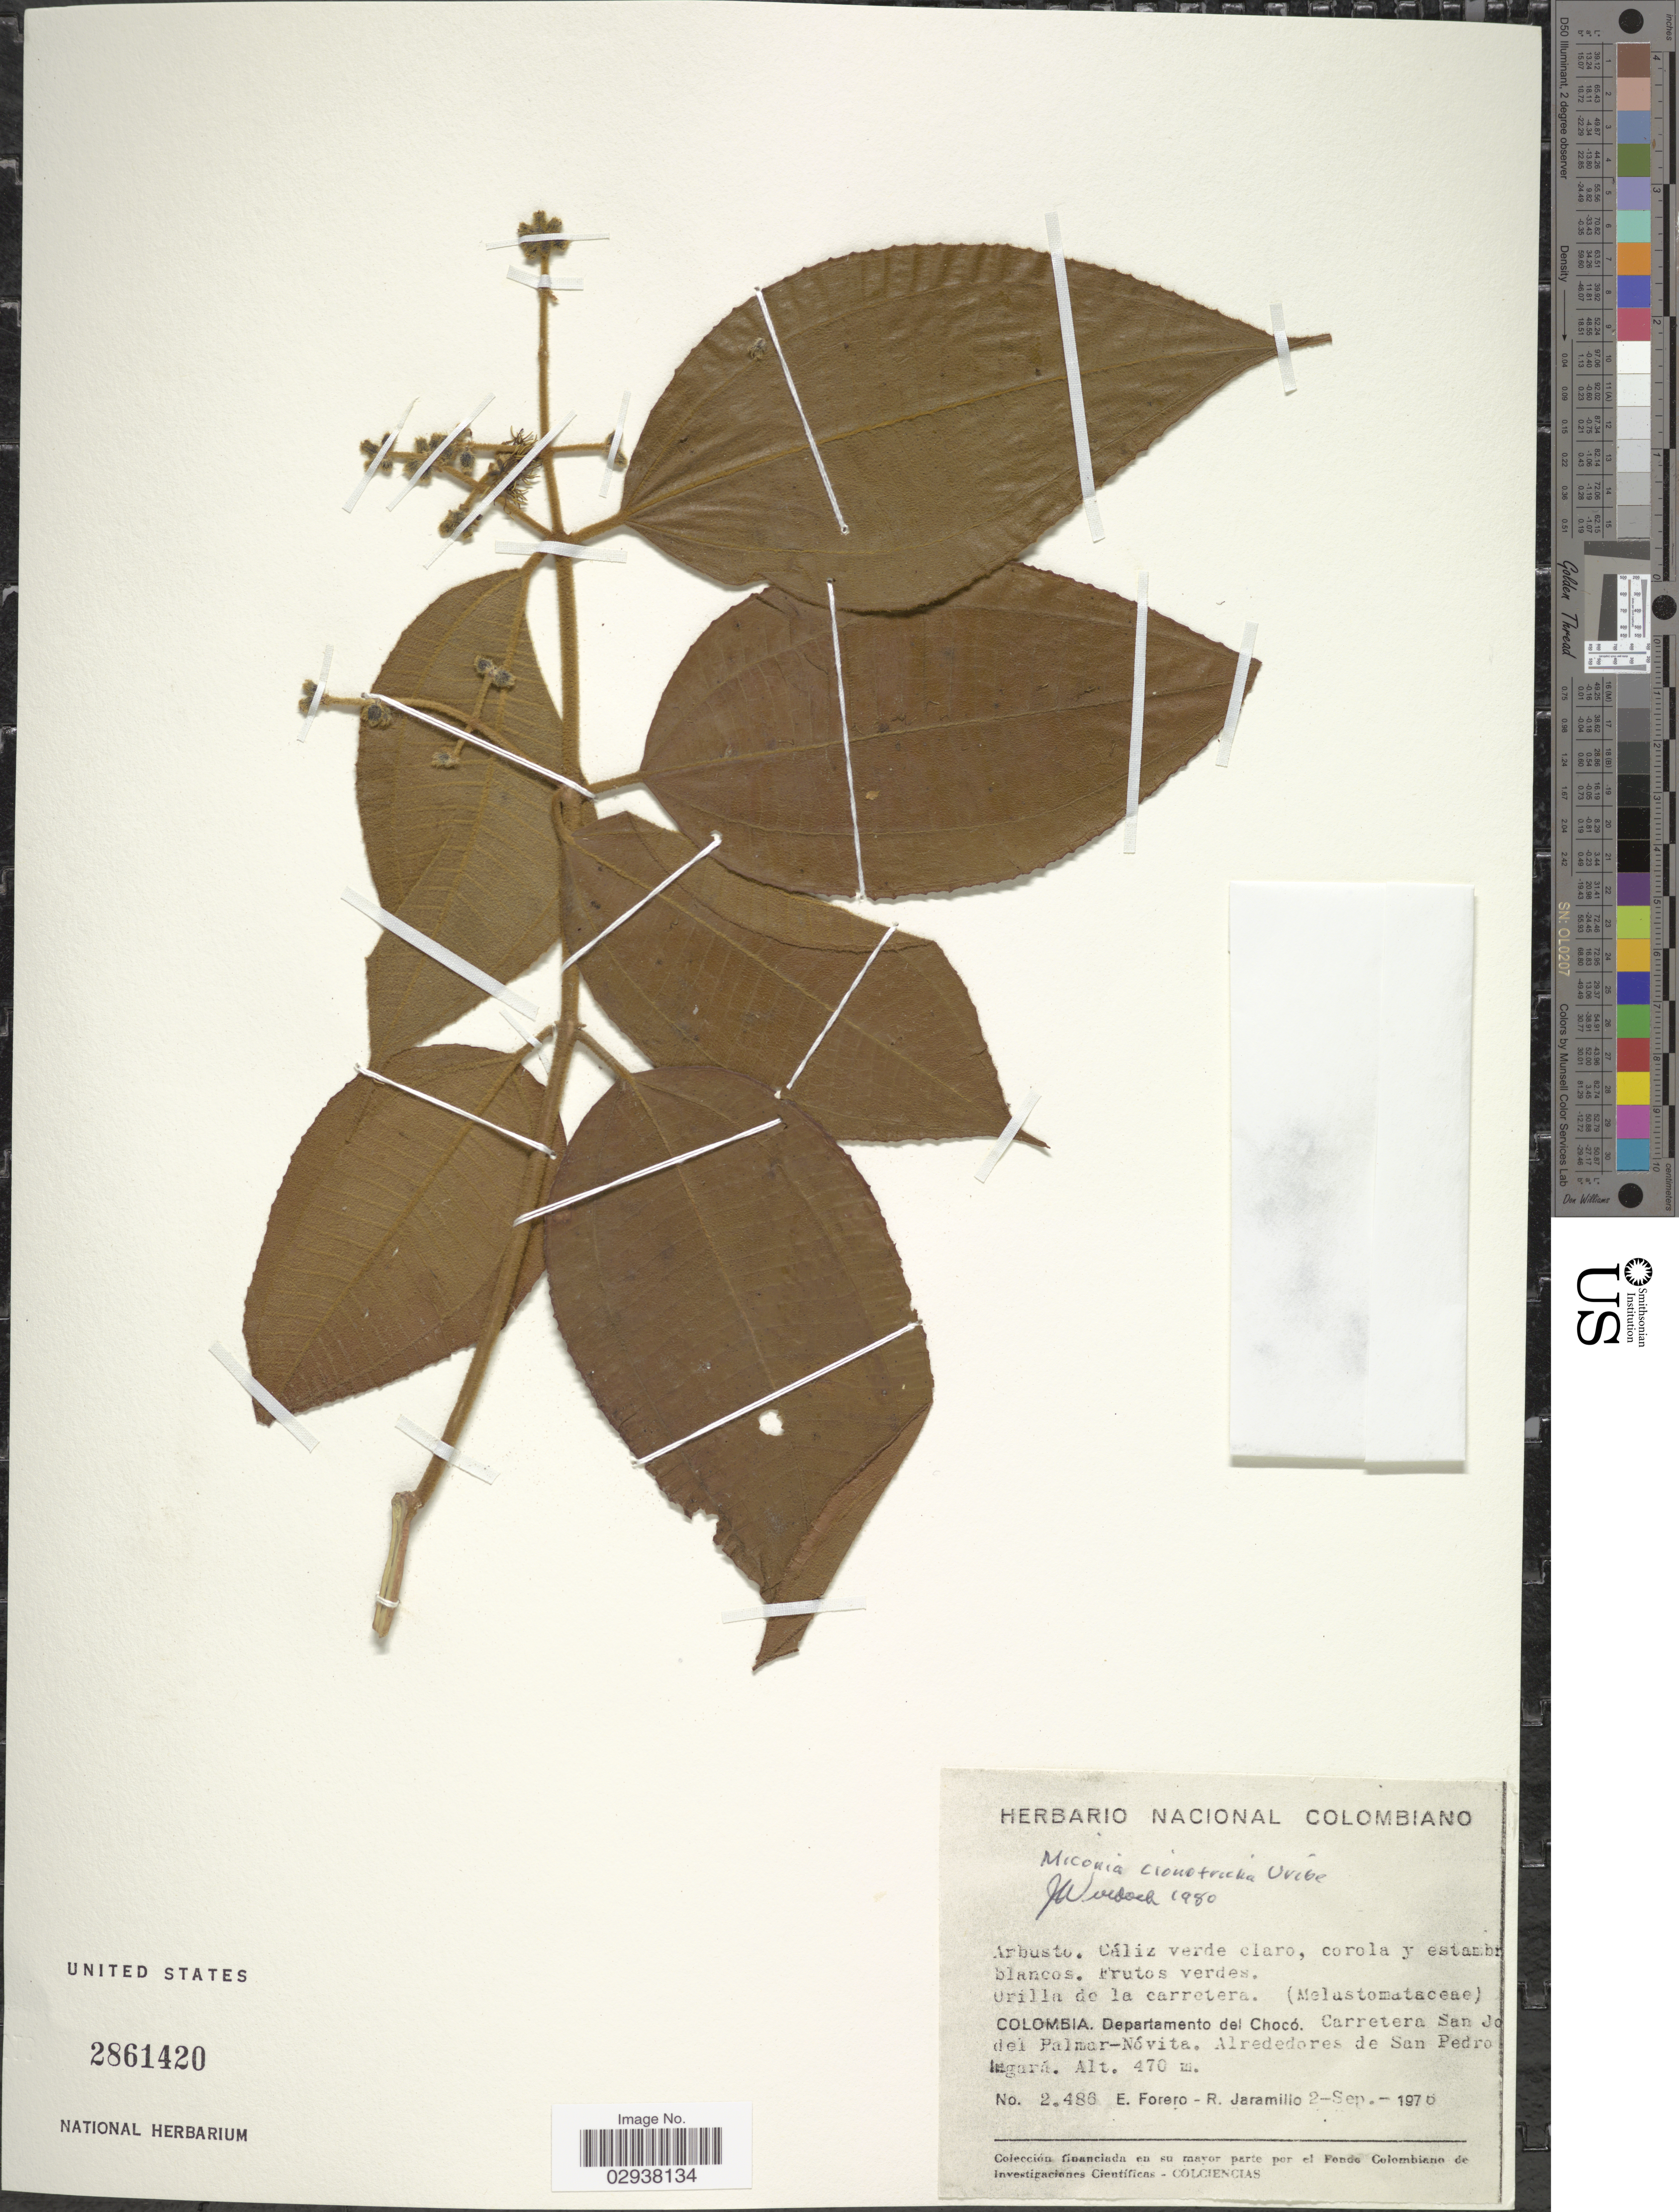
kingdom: Plantae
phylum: Tracheophyta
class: Magnoliopsida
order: Myrtales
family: Melastomataceae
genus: Miconia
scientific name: Miconia cionotricha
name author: L. Uribe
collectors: E. Forero & R. Jaramillo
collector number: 2486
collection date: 1976-09-02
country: Colombia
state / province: Chocó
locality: Departamento del Chocó. Carretera San Jo [illegible text] del Palmar-Nóvita. Alrededores de San Pedro lugará.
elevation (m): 470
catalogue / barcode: US 2861420